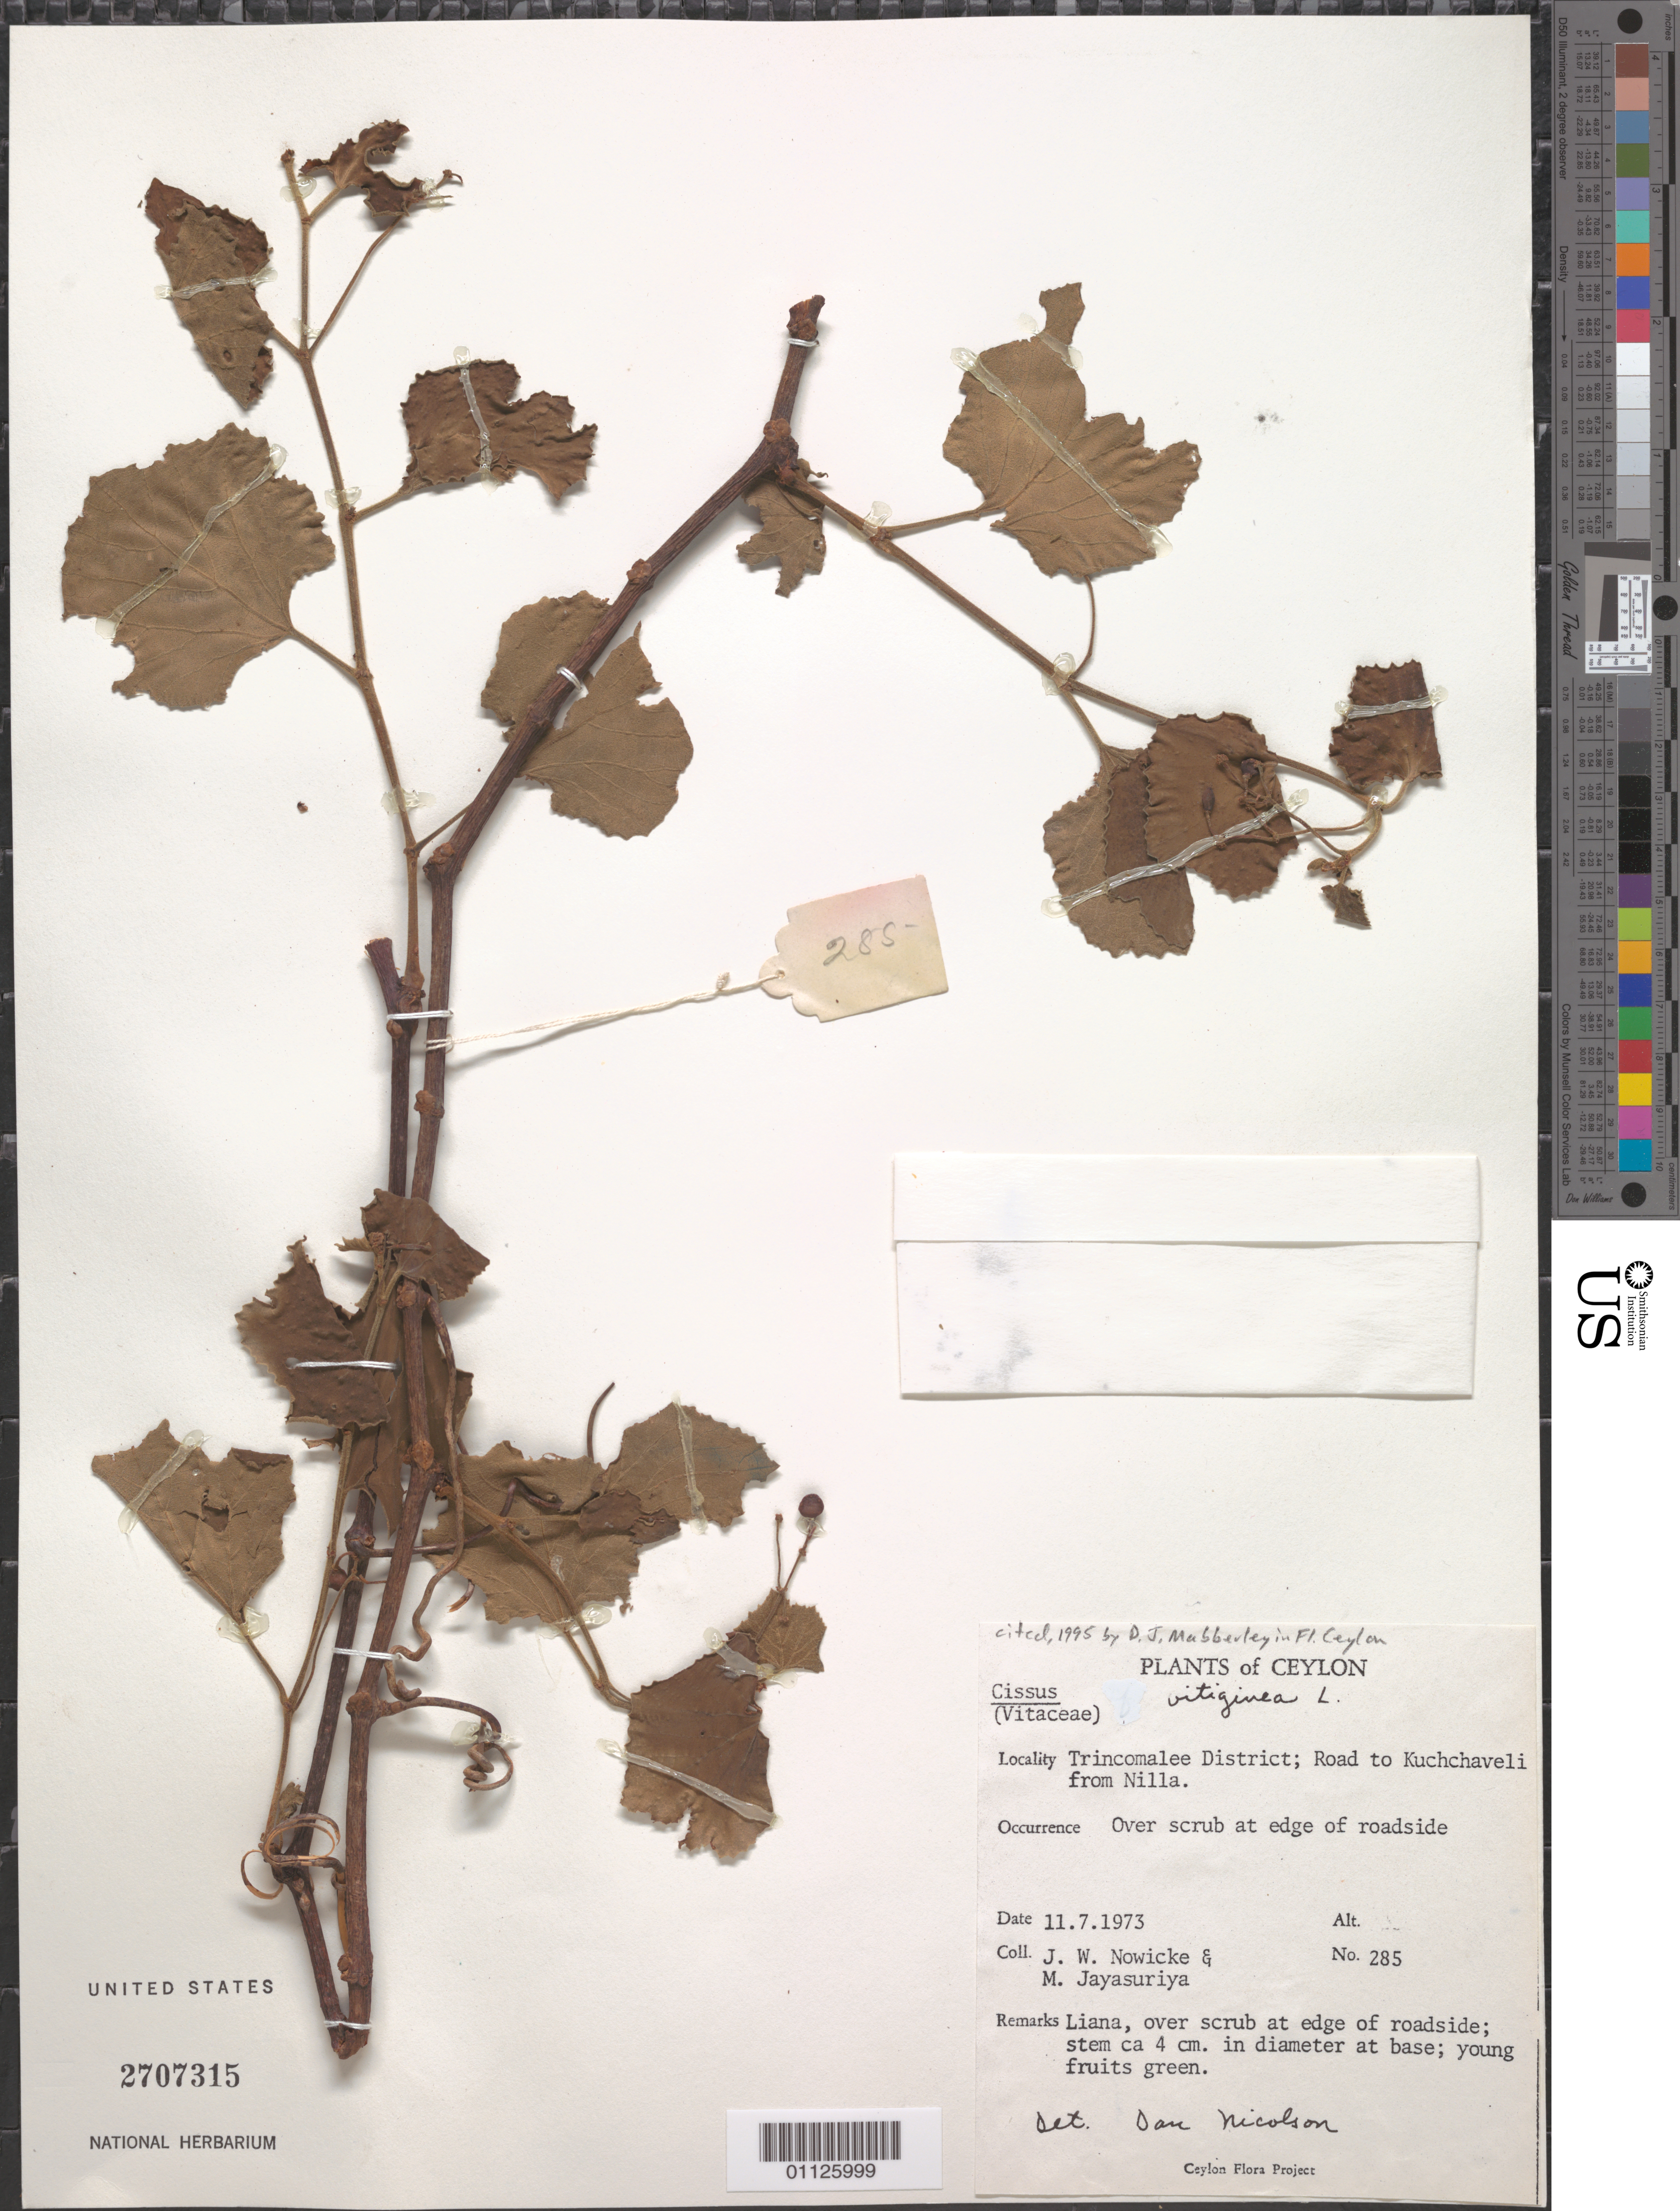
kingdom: Plantae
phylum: Tracheophyta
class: Magnoliopsida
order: Vitales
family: Vitaceae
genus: Cissus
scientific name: Cissus vitiginea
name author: L.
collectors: J. W. Nowicke & A. H. Jayasuriya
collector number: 285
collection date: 1973-07-11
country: Sri Lanka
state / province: Eastern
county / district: Trincomalee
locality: Road to Kuchchaveli from Nilla.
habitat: Over scrub at edge of roadside. Liana.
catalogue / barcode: US 2707315